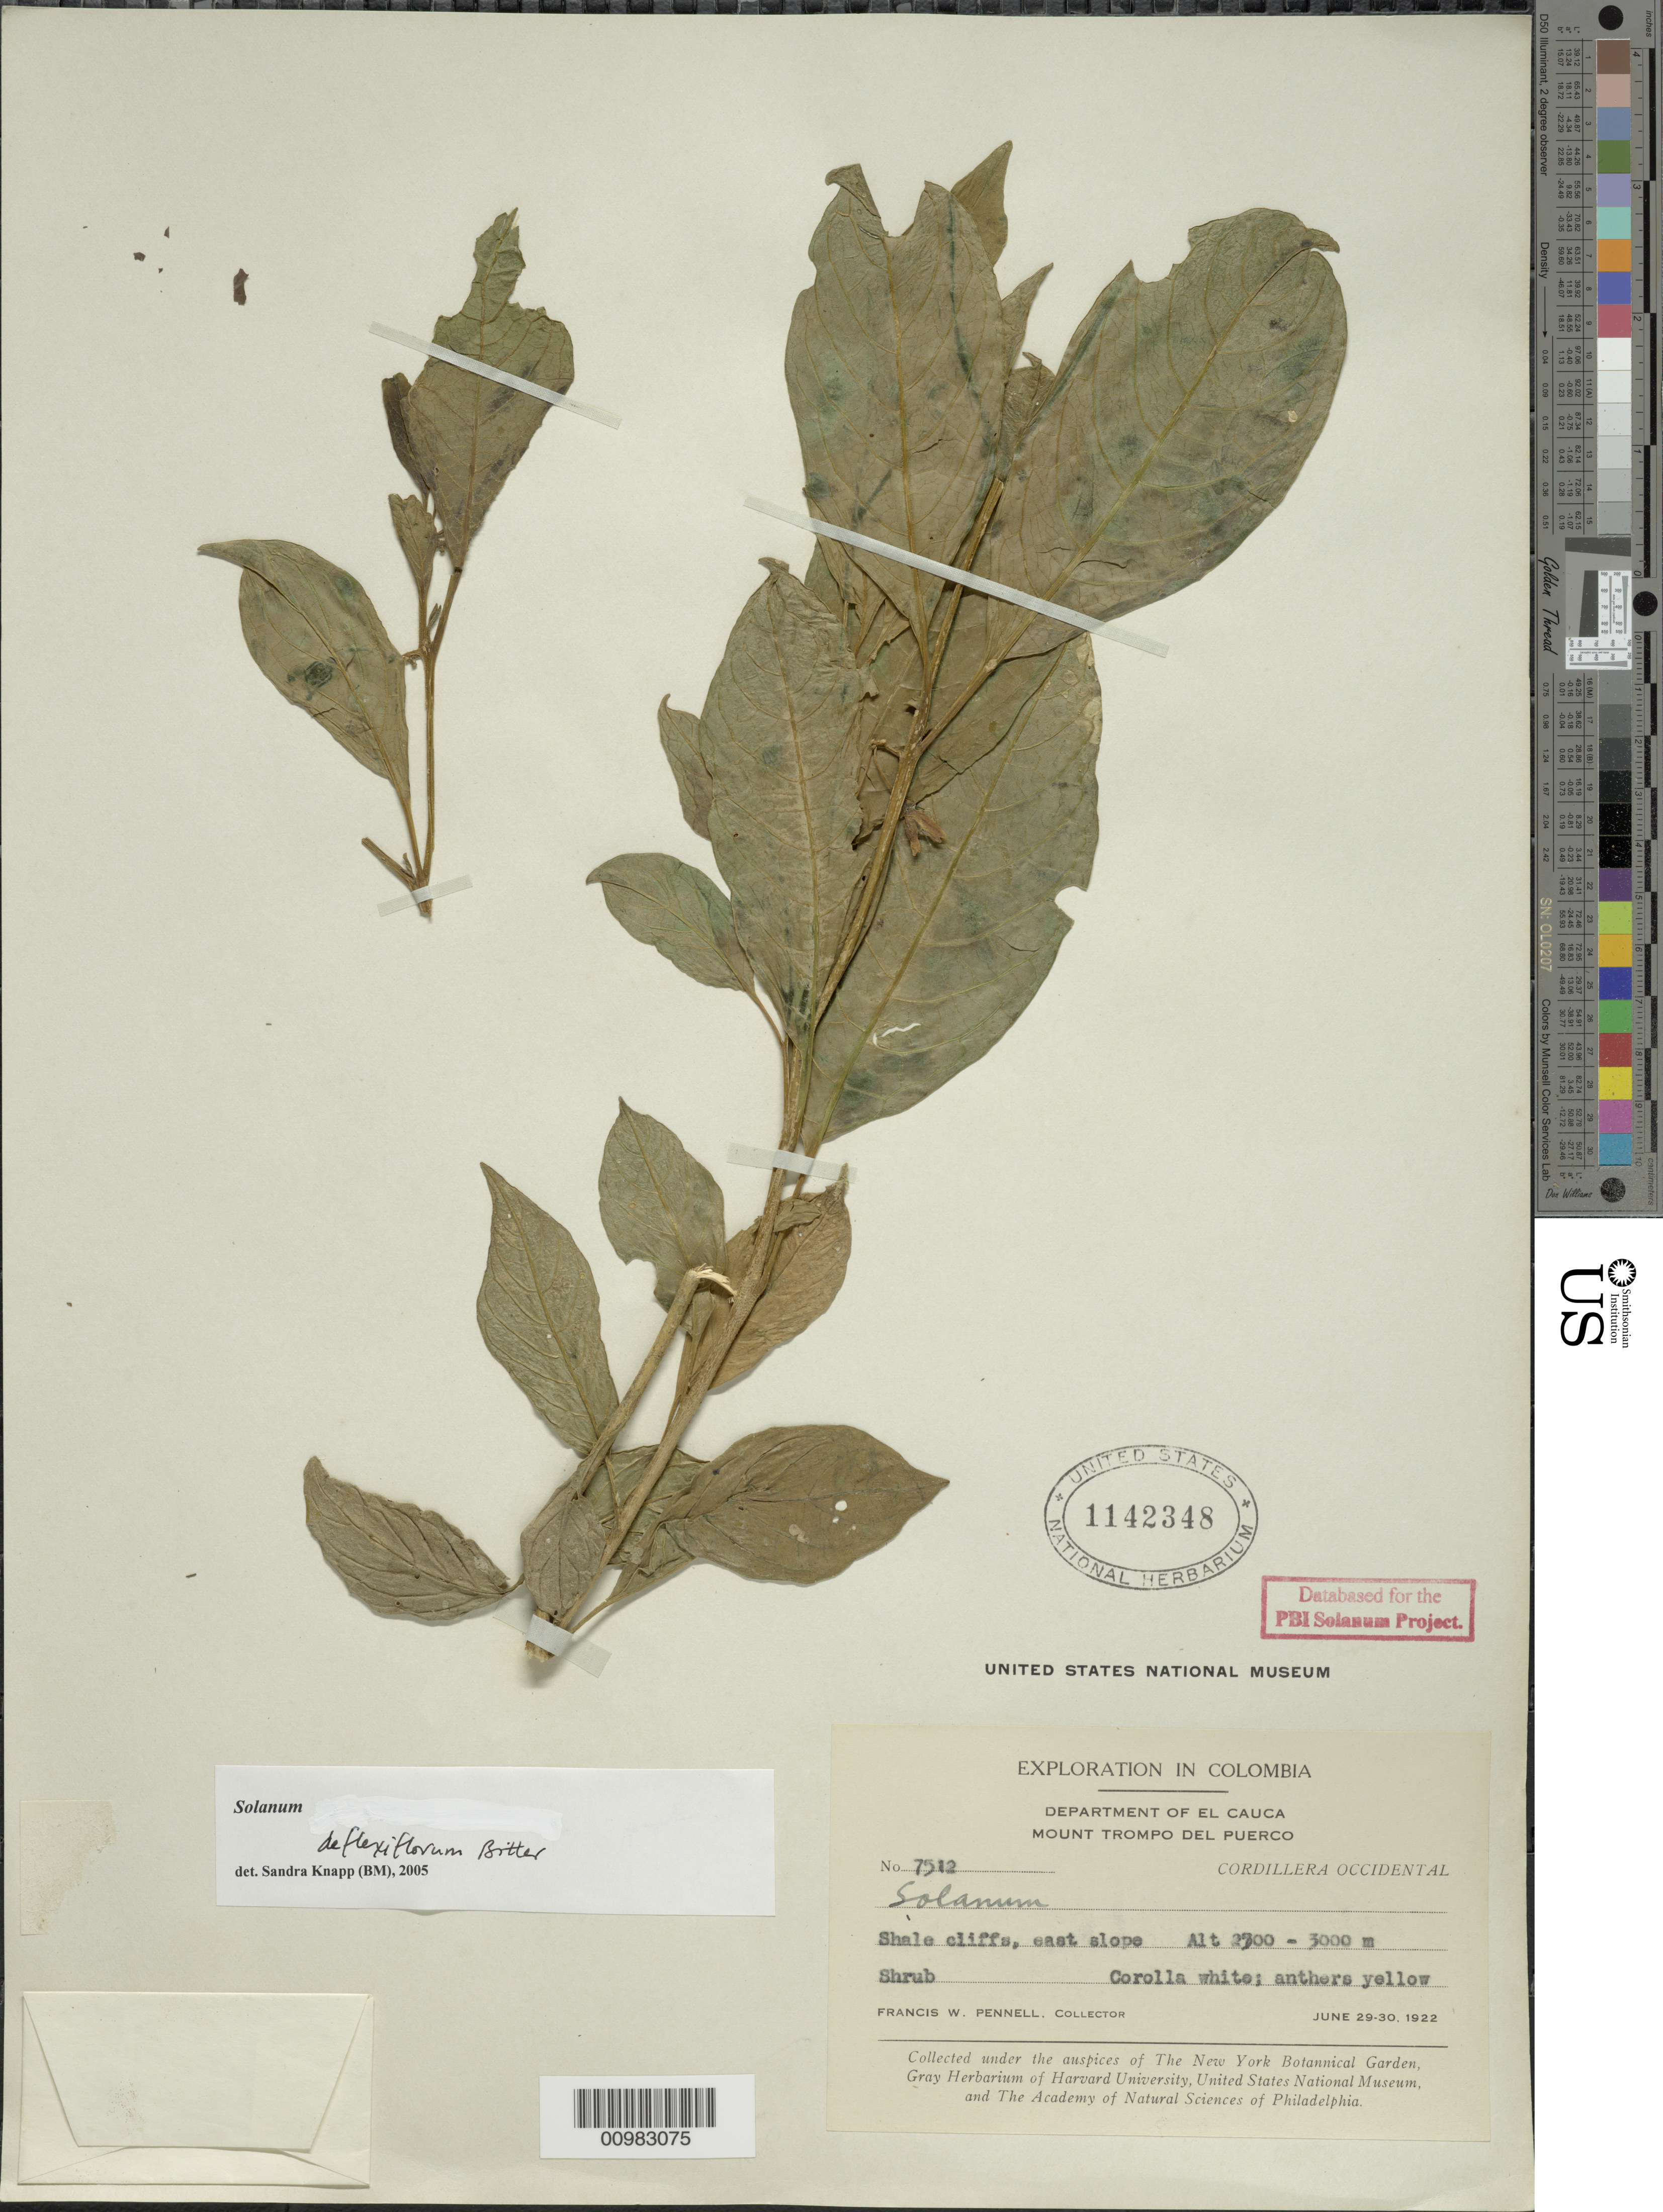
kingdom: Plantae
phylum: Tracheophyta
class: Magnoliopsida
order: Solanales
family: Solanaceae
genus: Solanum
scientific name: Solanum deflexiflorum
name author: Bitter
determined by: Knapp, S. D.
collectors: F. W. Pennell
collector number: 7512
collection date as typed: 29 Jun 1922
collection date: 1922-06-29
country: Colombia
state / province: Cauca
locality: Mount Trompo del Puerco, E slope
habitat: shale cliffs, E slope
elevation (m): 2300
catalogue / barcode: US 1142348